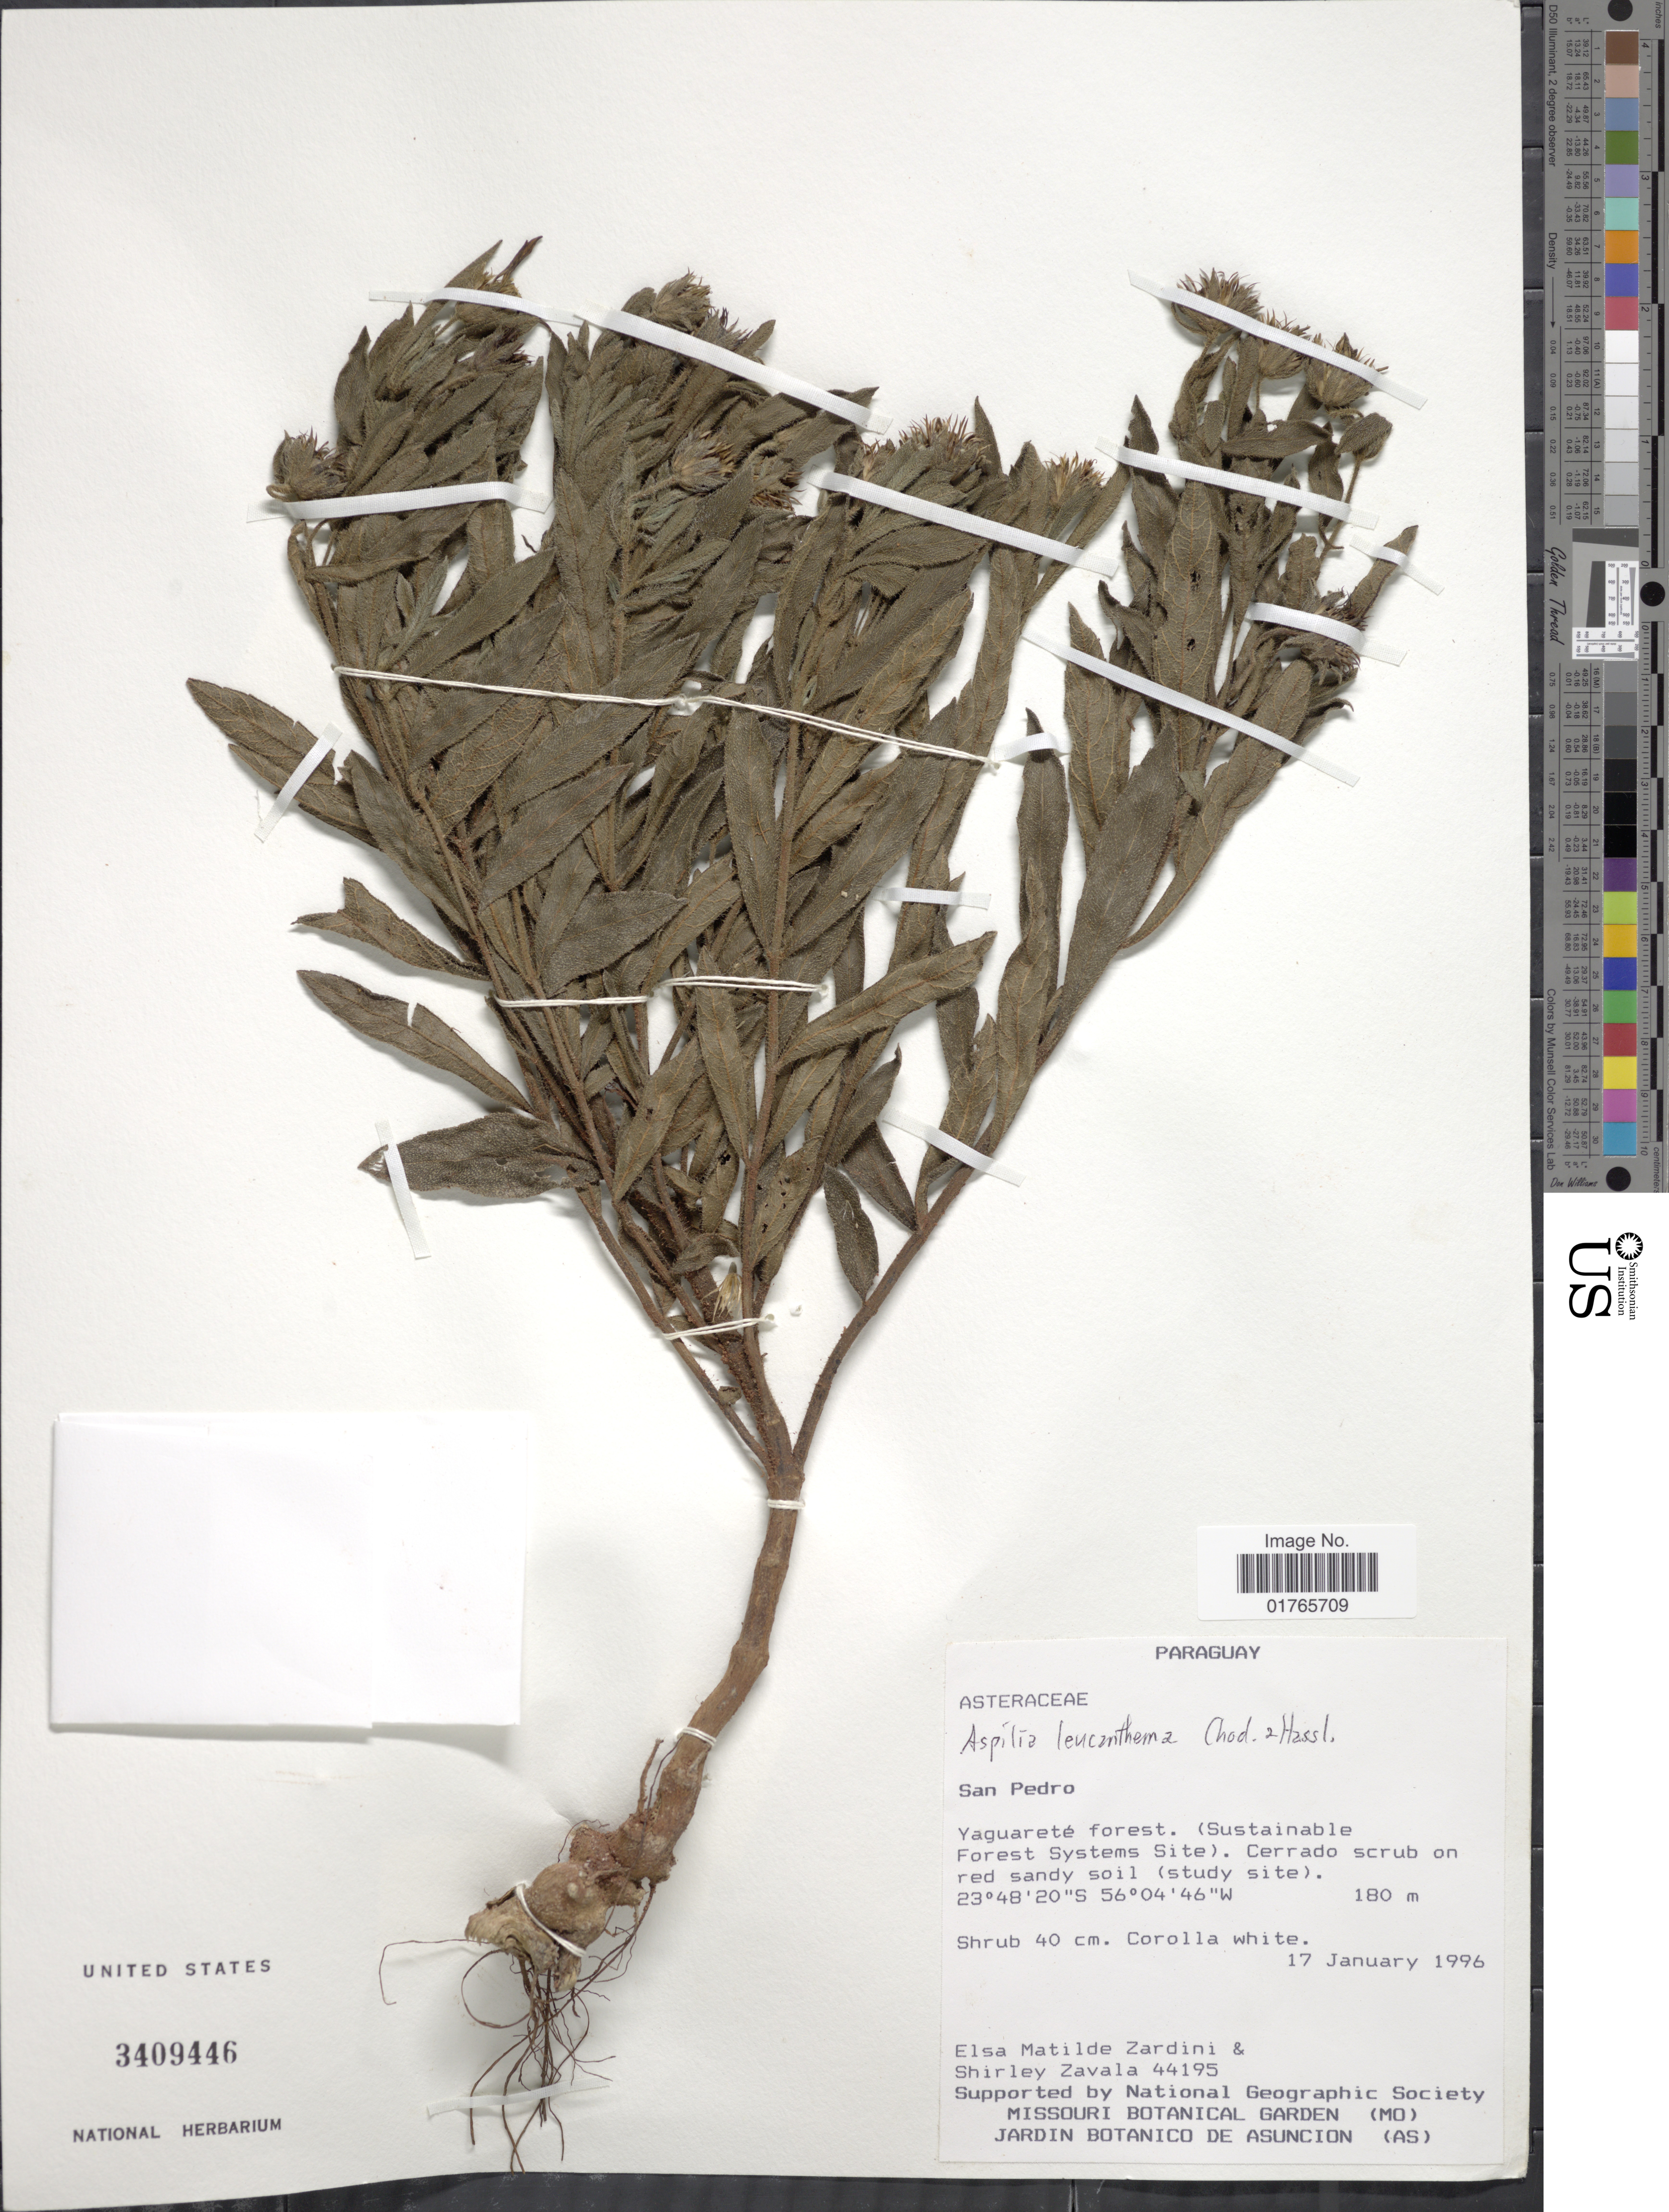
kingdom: Plantae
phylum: Tracheophyta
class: Magnoliopsida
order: Asterales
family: Asteraceae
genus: Aspilia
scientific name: Aspilia leucanthemum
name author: Chodat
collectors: E. M. Zardini & S. Zavala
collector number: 44195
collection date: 1996-01-17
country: Paraguay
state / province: San Pedro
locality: Yaguarete Forest (Sustainable Forest Systems Site)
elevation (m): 180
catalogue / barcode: US 3409446